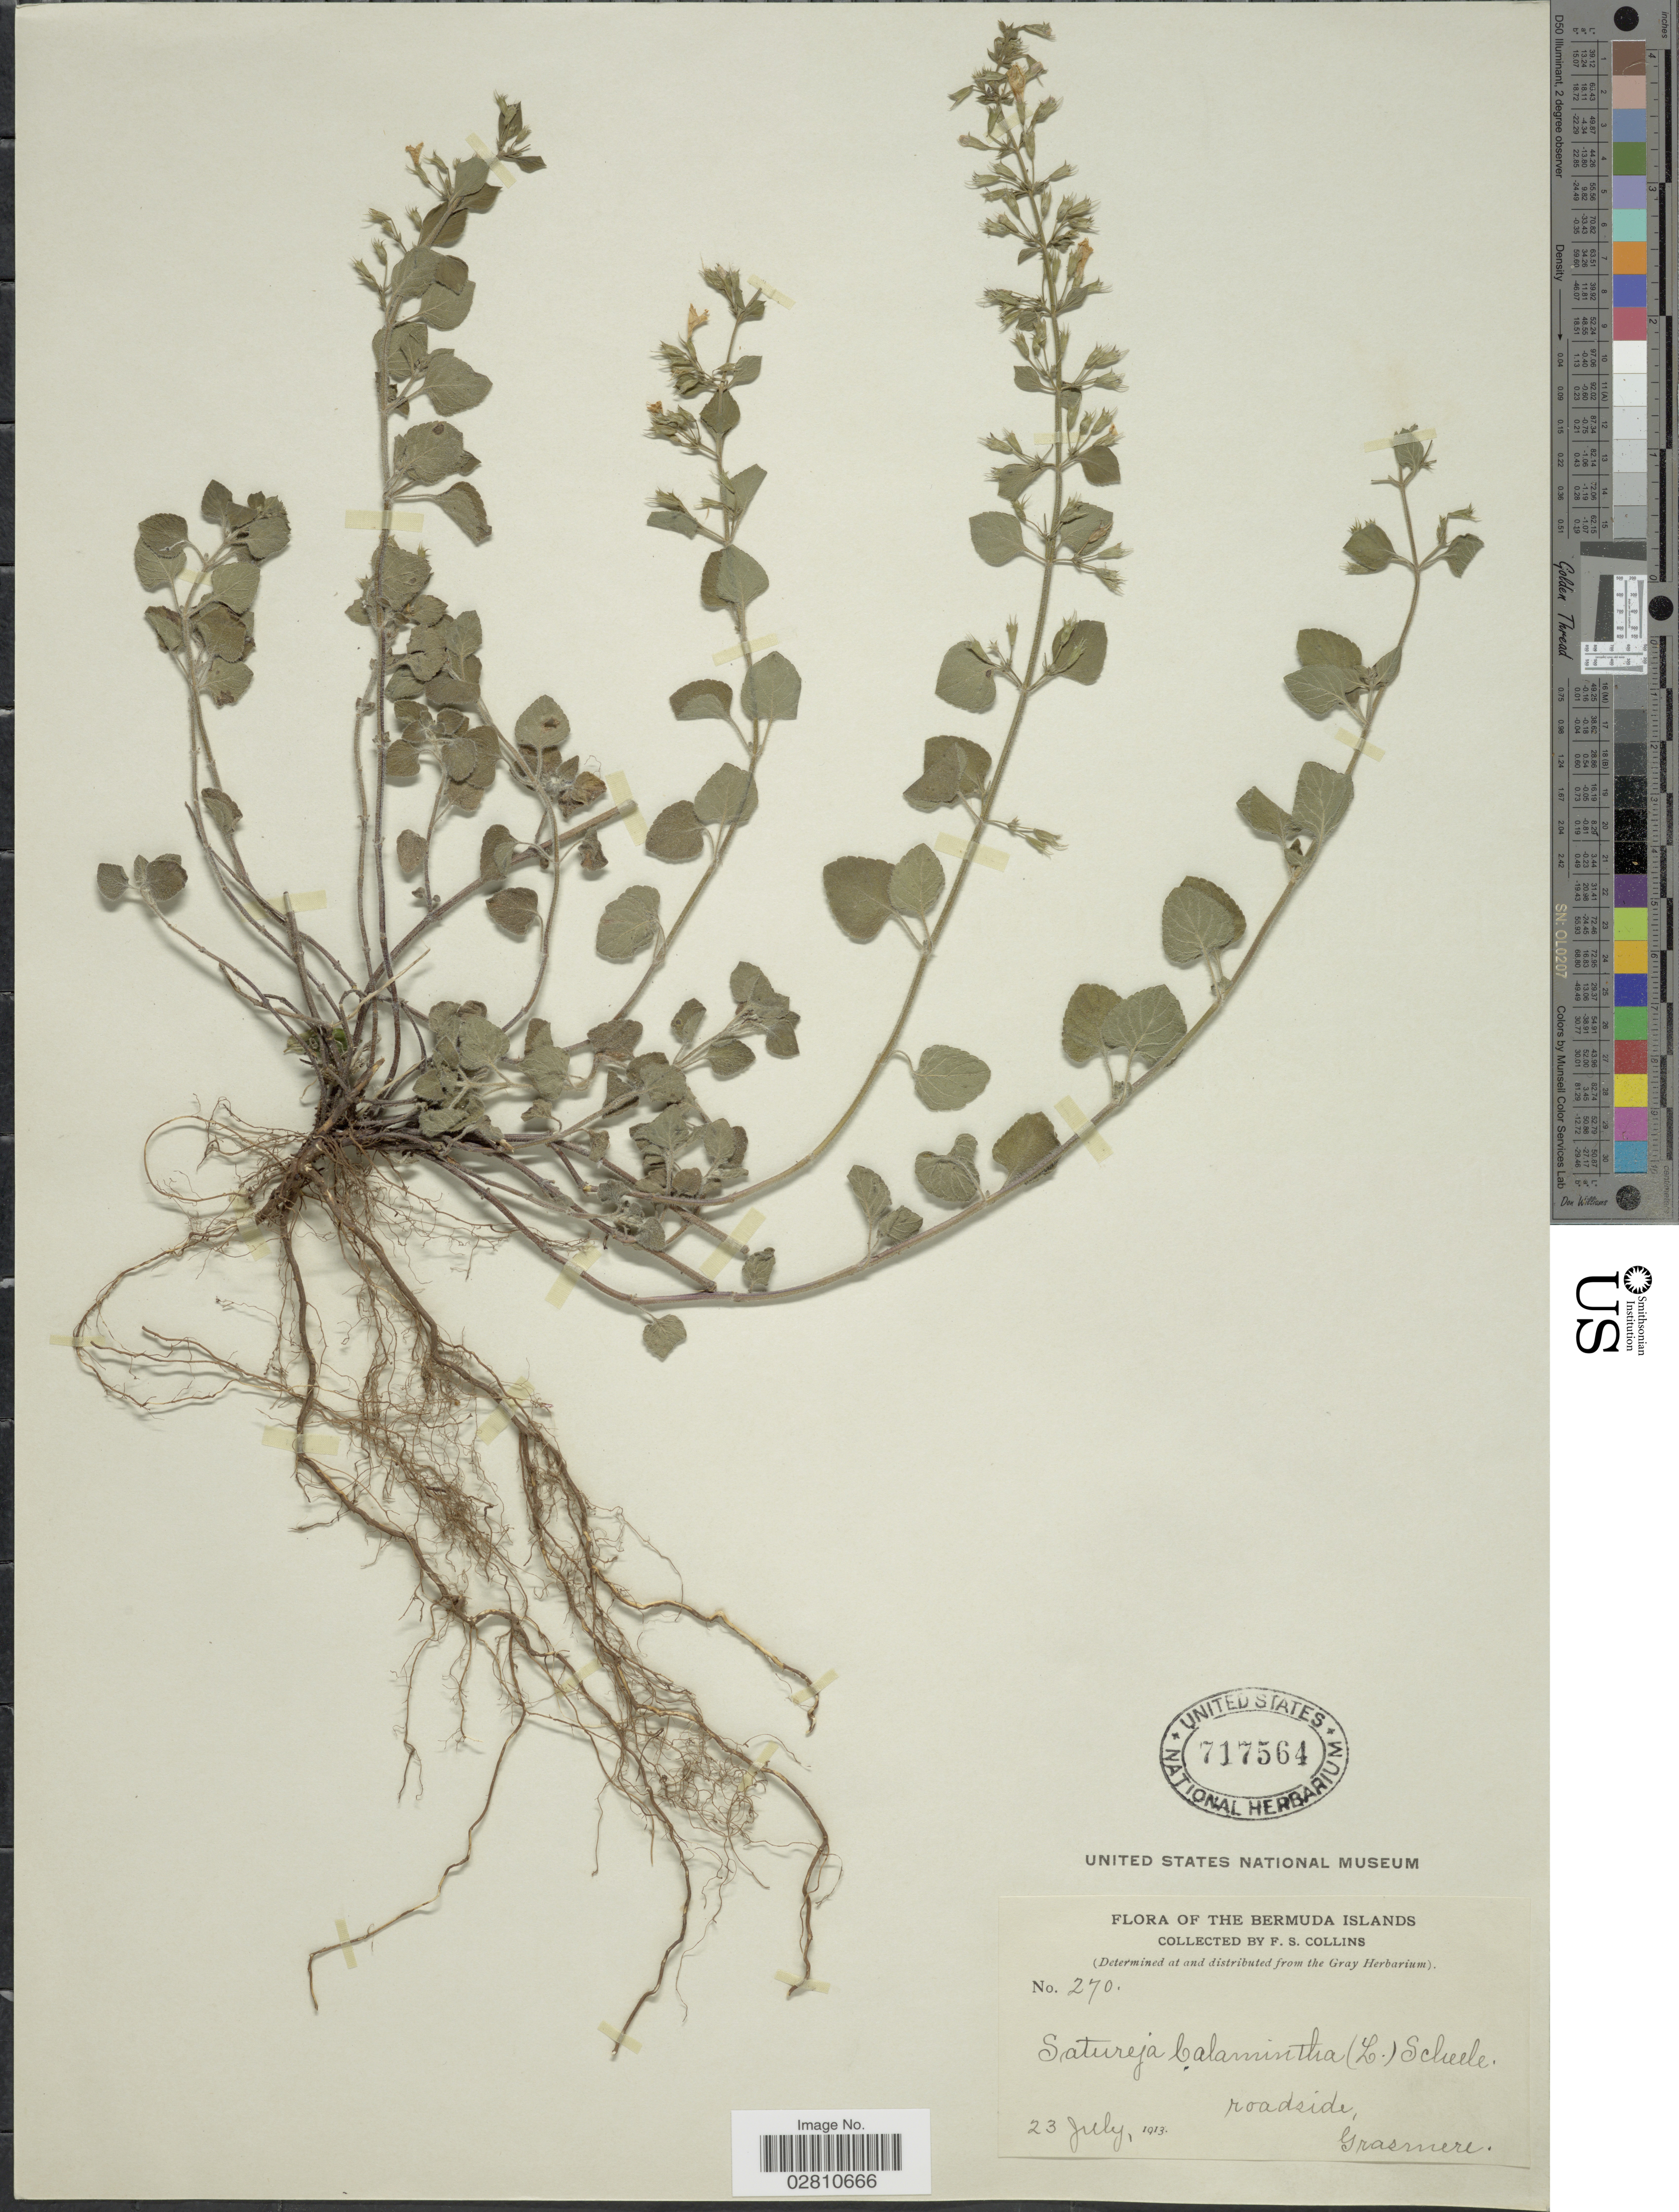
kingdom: Plantae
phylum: Tracheophyta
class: Magnoliopsida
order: Lamiales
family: Lamiaceae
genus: Clinopodium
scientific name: Clinopodium nepeta subsp. glandulosum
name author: (Req.) Govaerts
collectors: F. Collins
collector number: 270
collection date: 1913-07-23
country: Bermuda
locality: The Bermuda Islands, roadside, Grasmere.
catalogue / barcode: US 717564